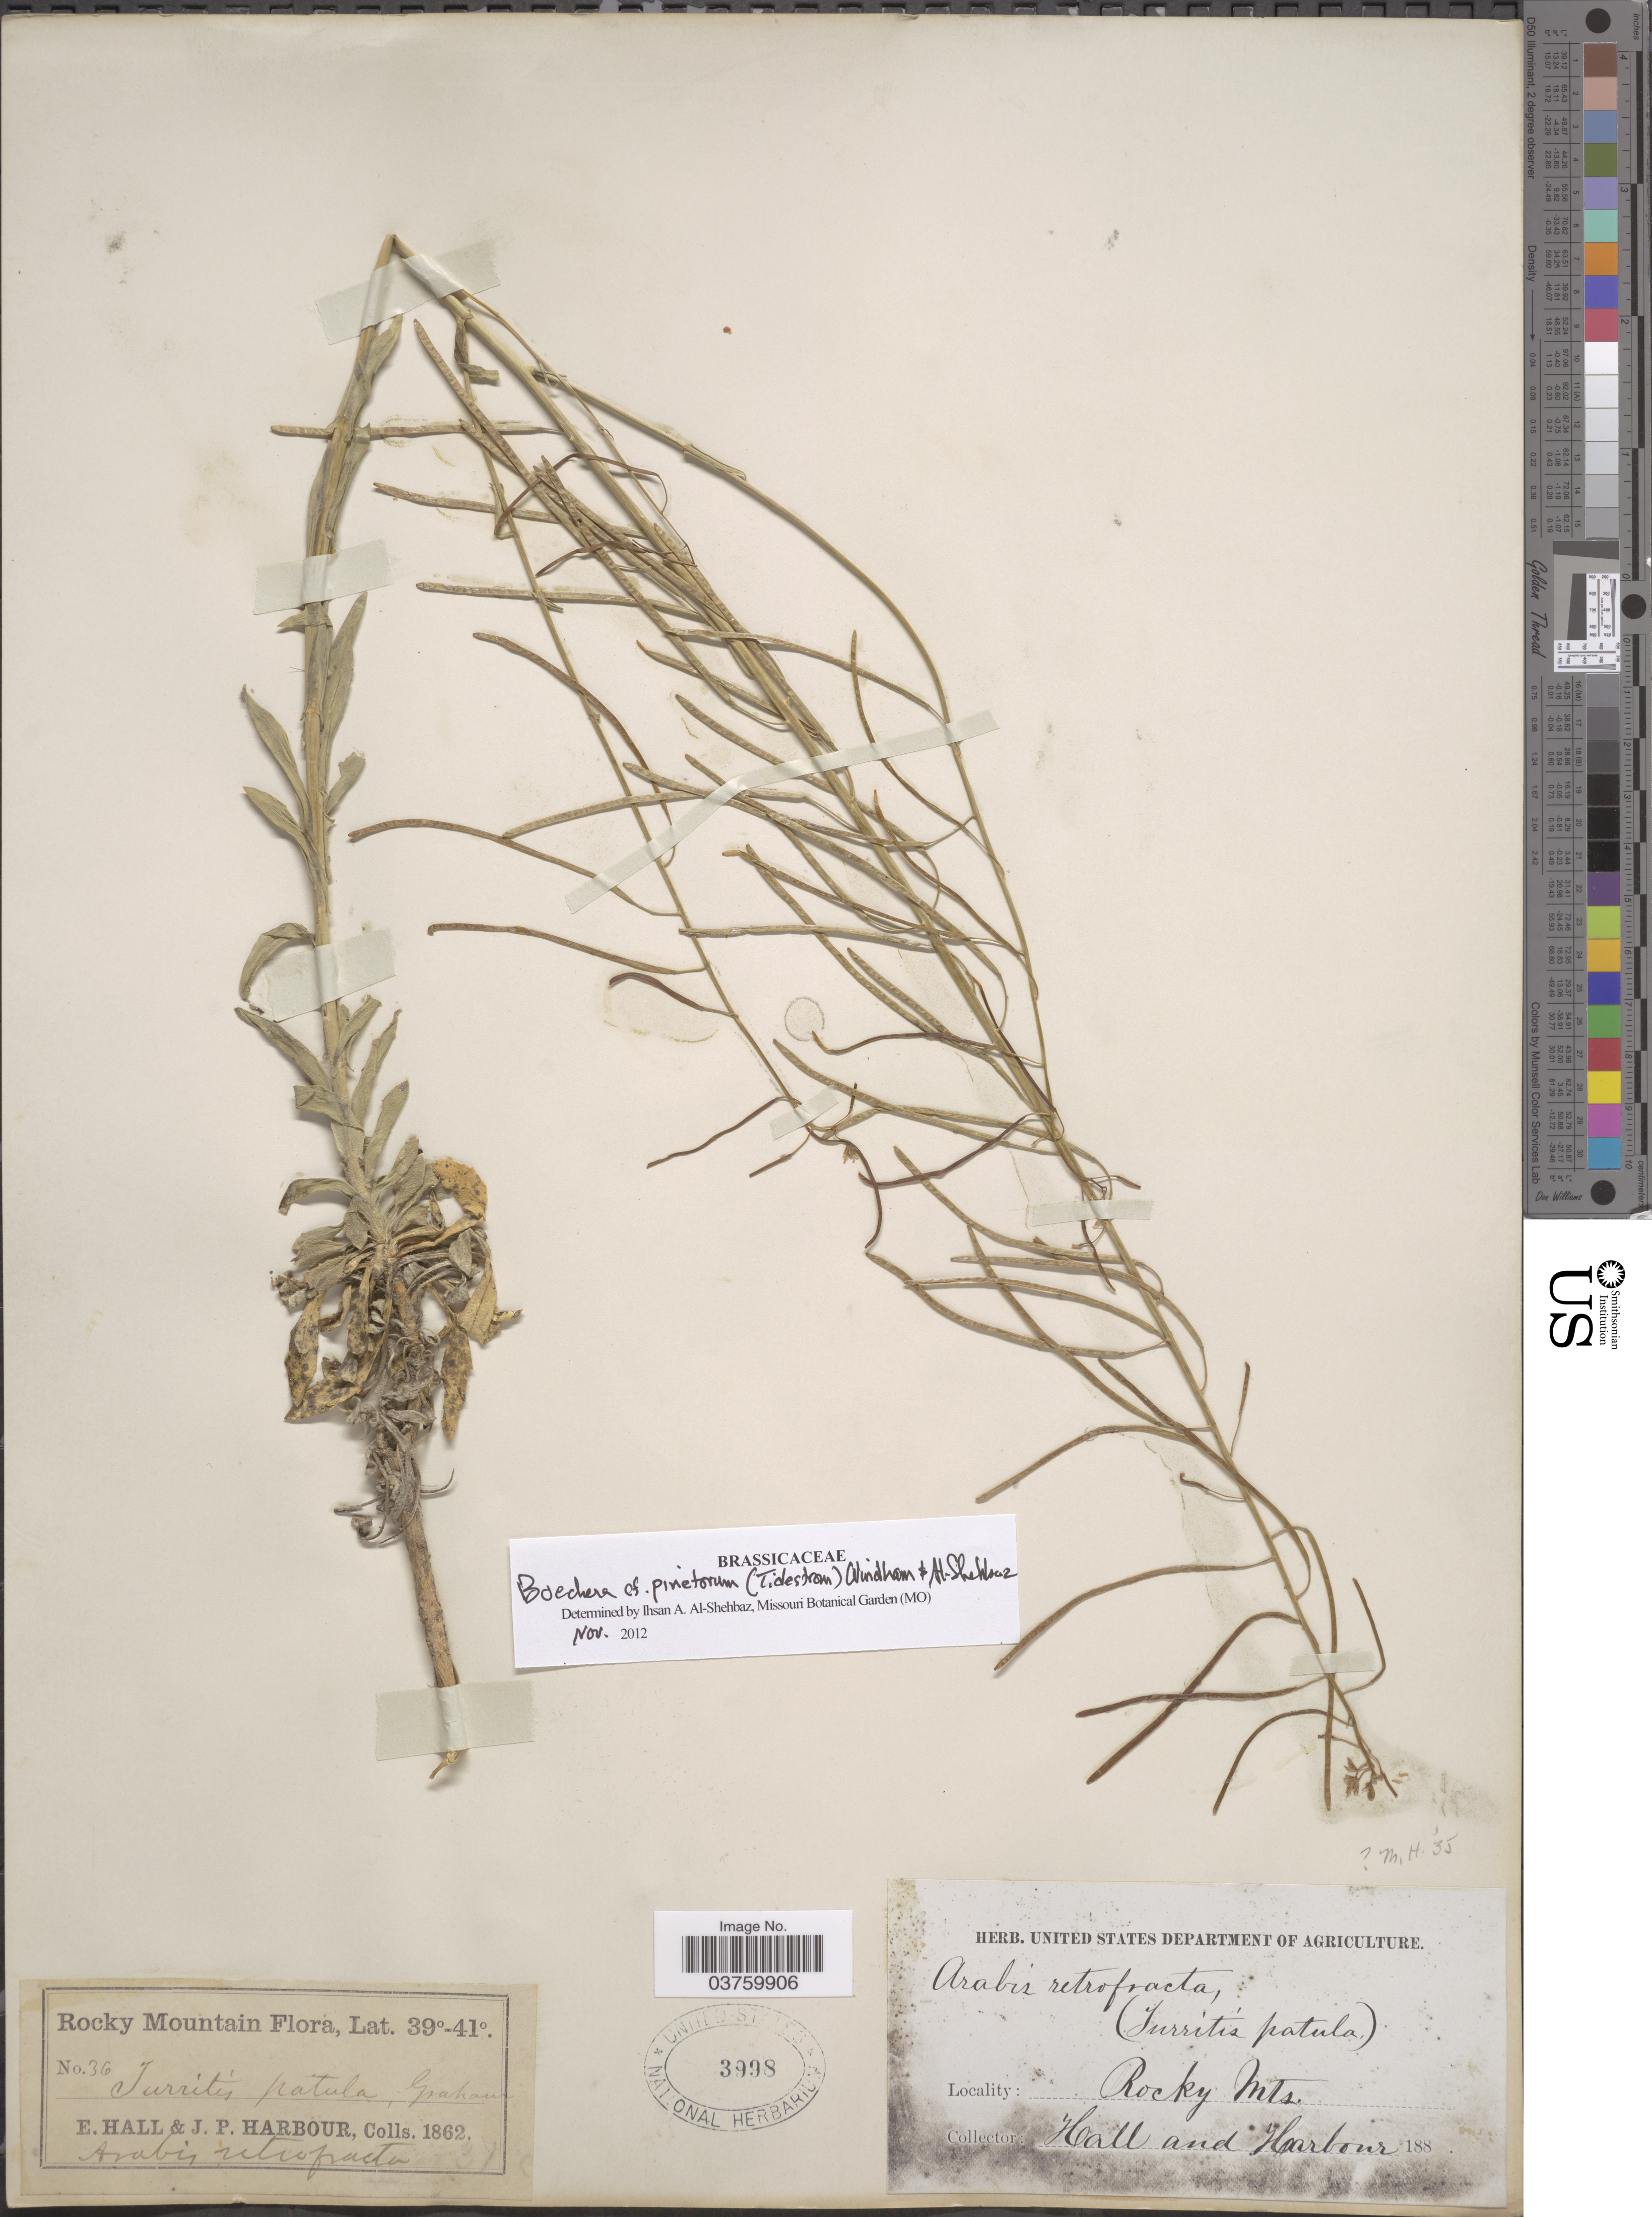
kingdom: Plantae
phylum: Tracheophyta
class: Magnoliopsida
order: Brassicales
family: Brassicaceae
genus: Boechera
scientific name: Boechera pinetorum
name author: (Tidestr.) Windham & Al-Shehbaz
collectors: E. Hall & J. Harbour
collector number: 36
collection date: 1862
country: United States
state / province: Colorado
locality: Rocky Mountain.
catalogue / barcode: US 3998